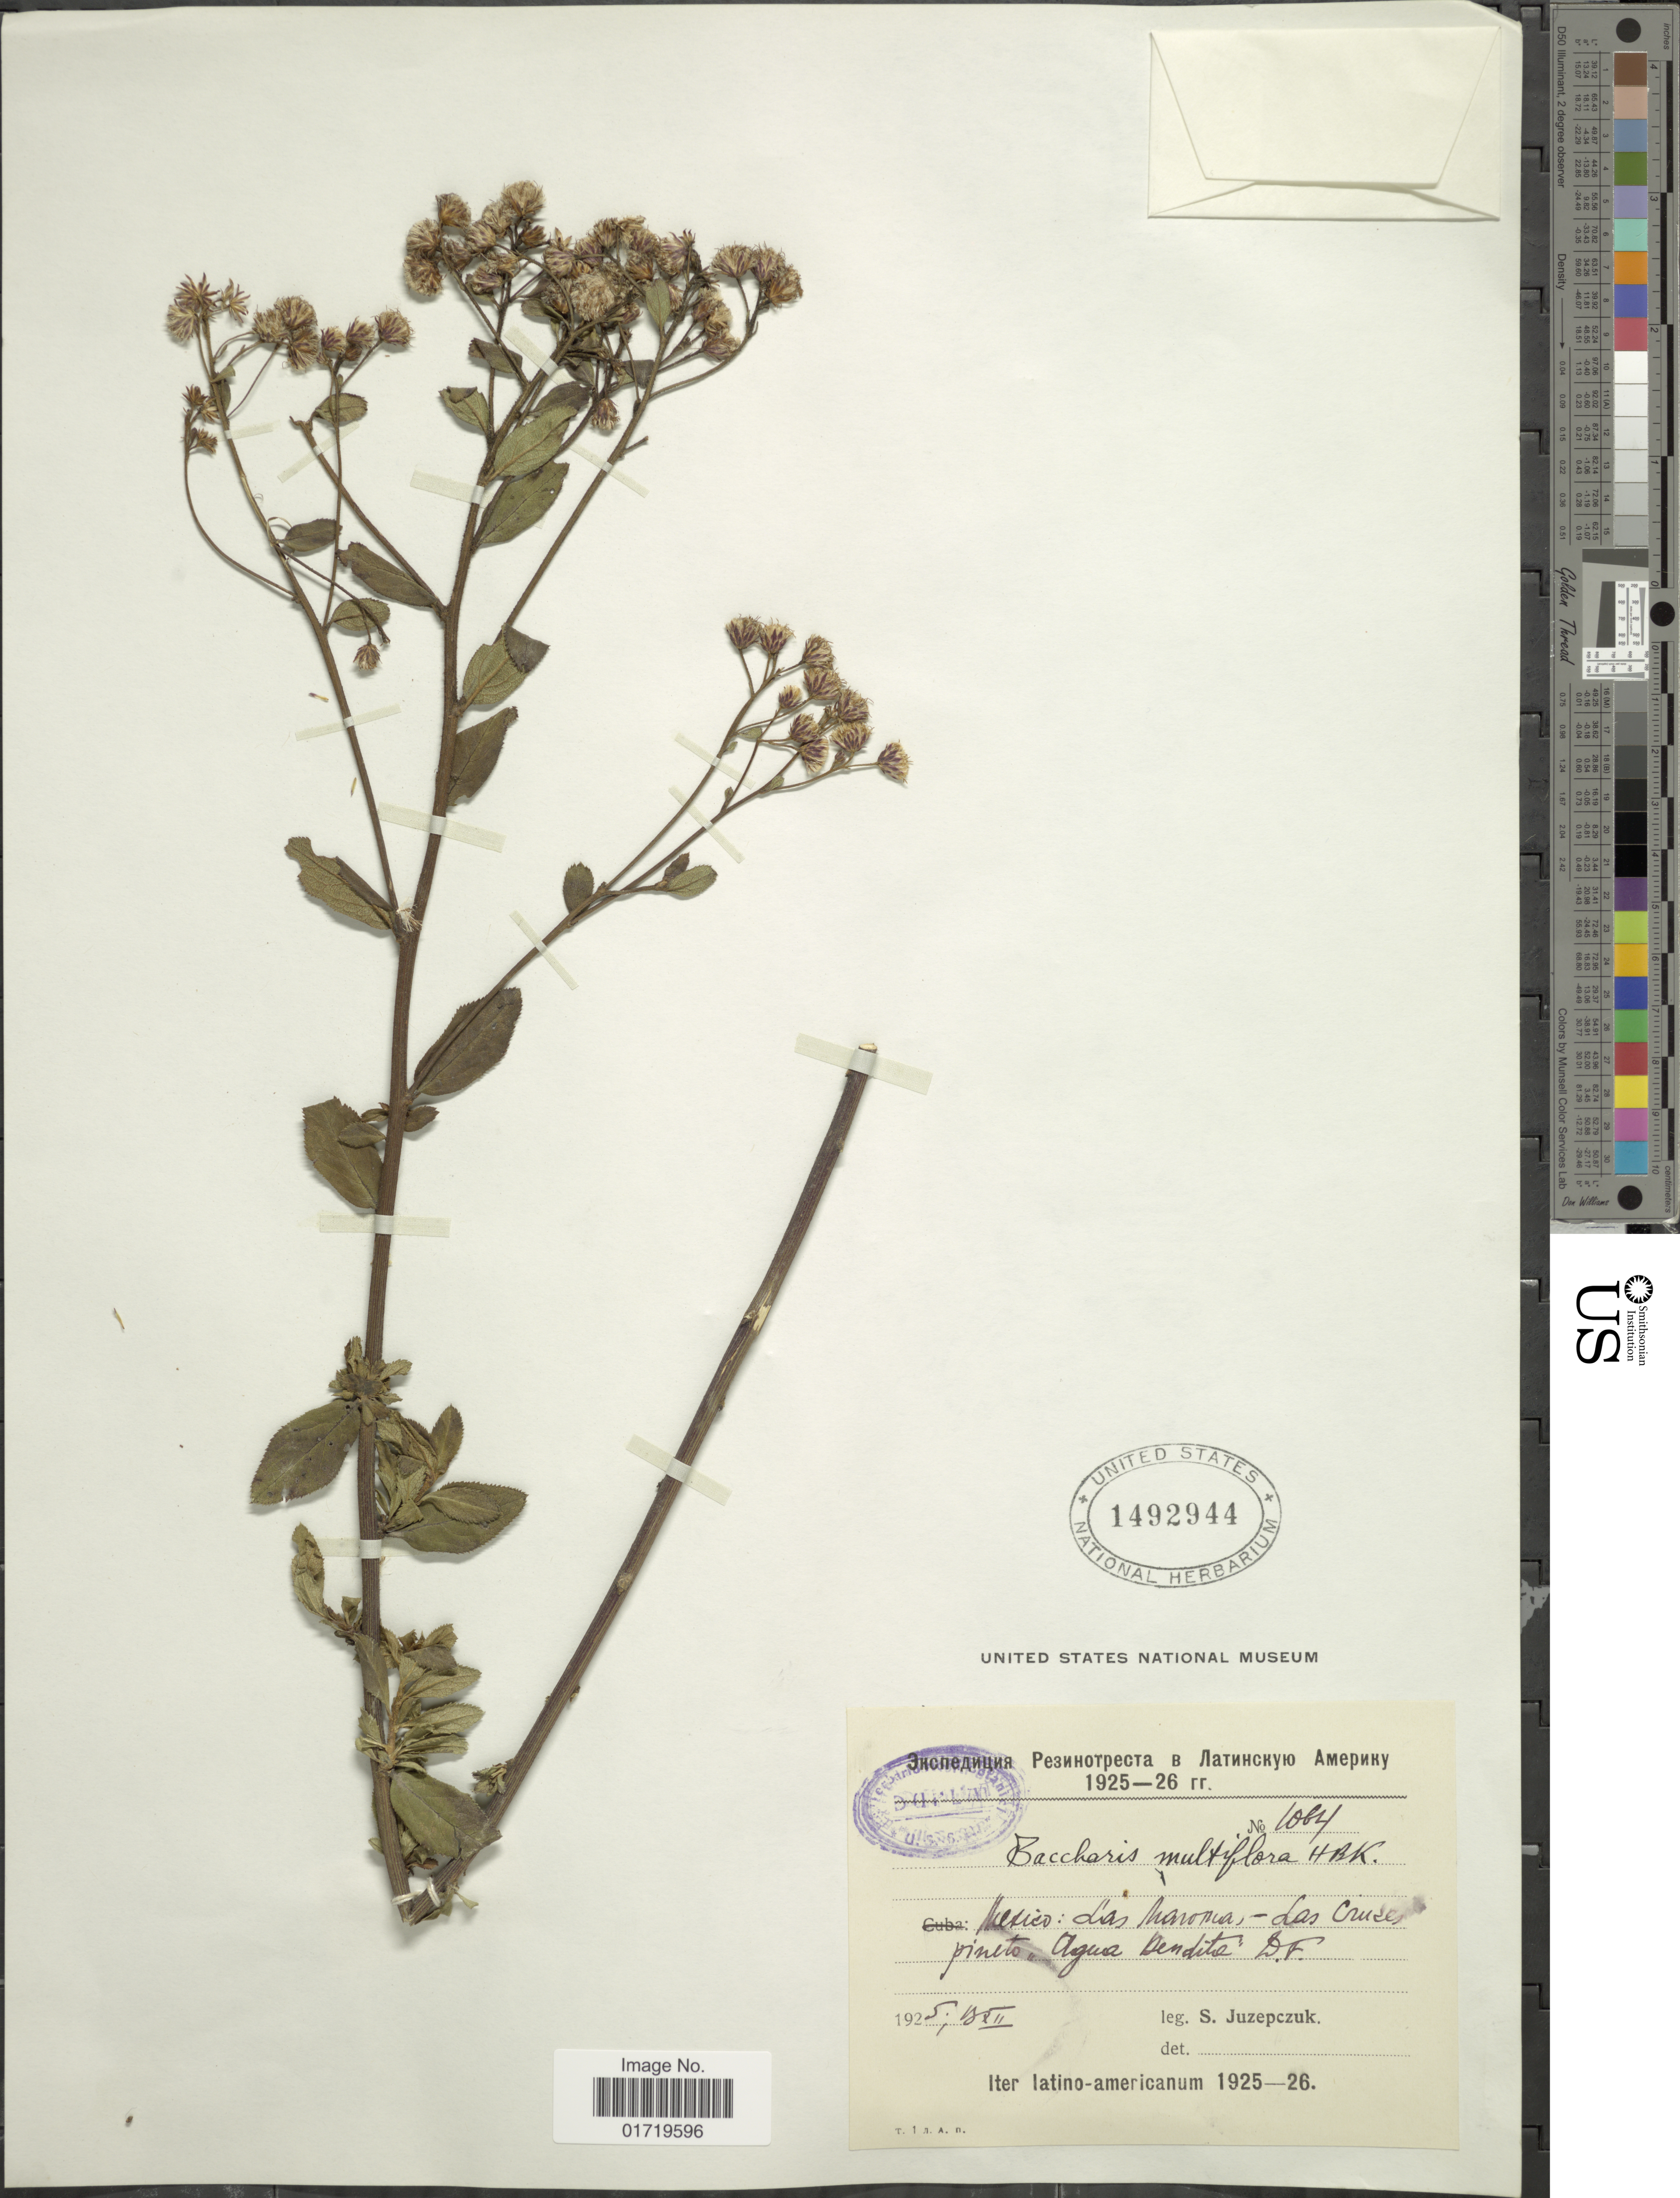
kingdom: Plantae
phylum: Tracheophyta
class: Magnoliopsida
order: Asterales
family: Asteraceae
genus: Baccharis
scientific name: Baccharis multiflora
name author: Kunth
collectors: S. Juzepezuk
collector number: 1064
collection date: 1925-12-13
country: Mexico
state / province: Distrito Federal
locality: Las Marona, Las Cruces pineto, Aguas Dendrite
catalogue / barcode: US 1492944